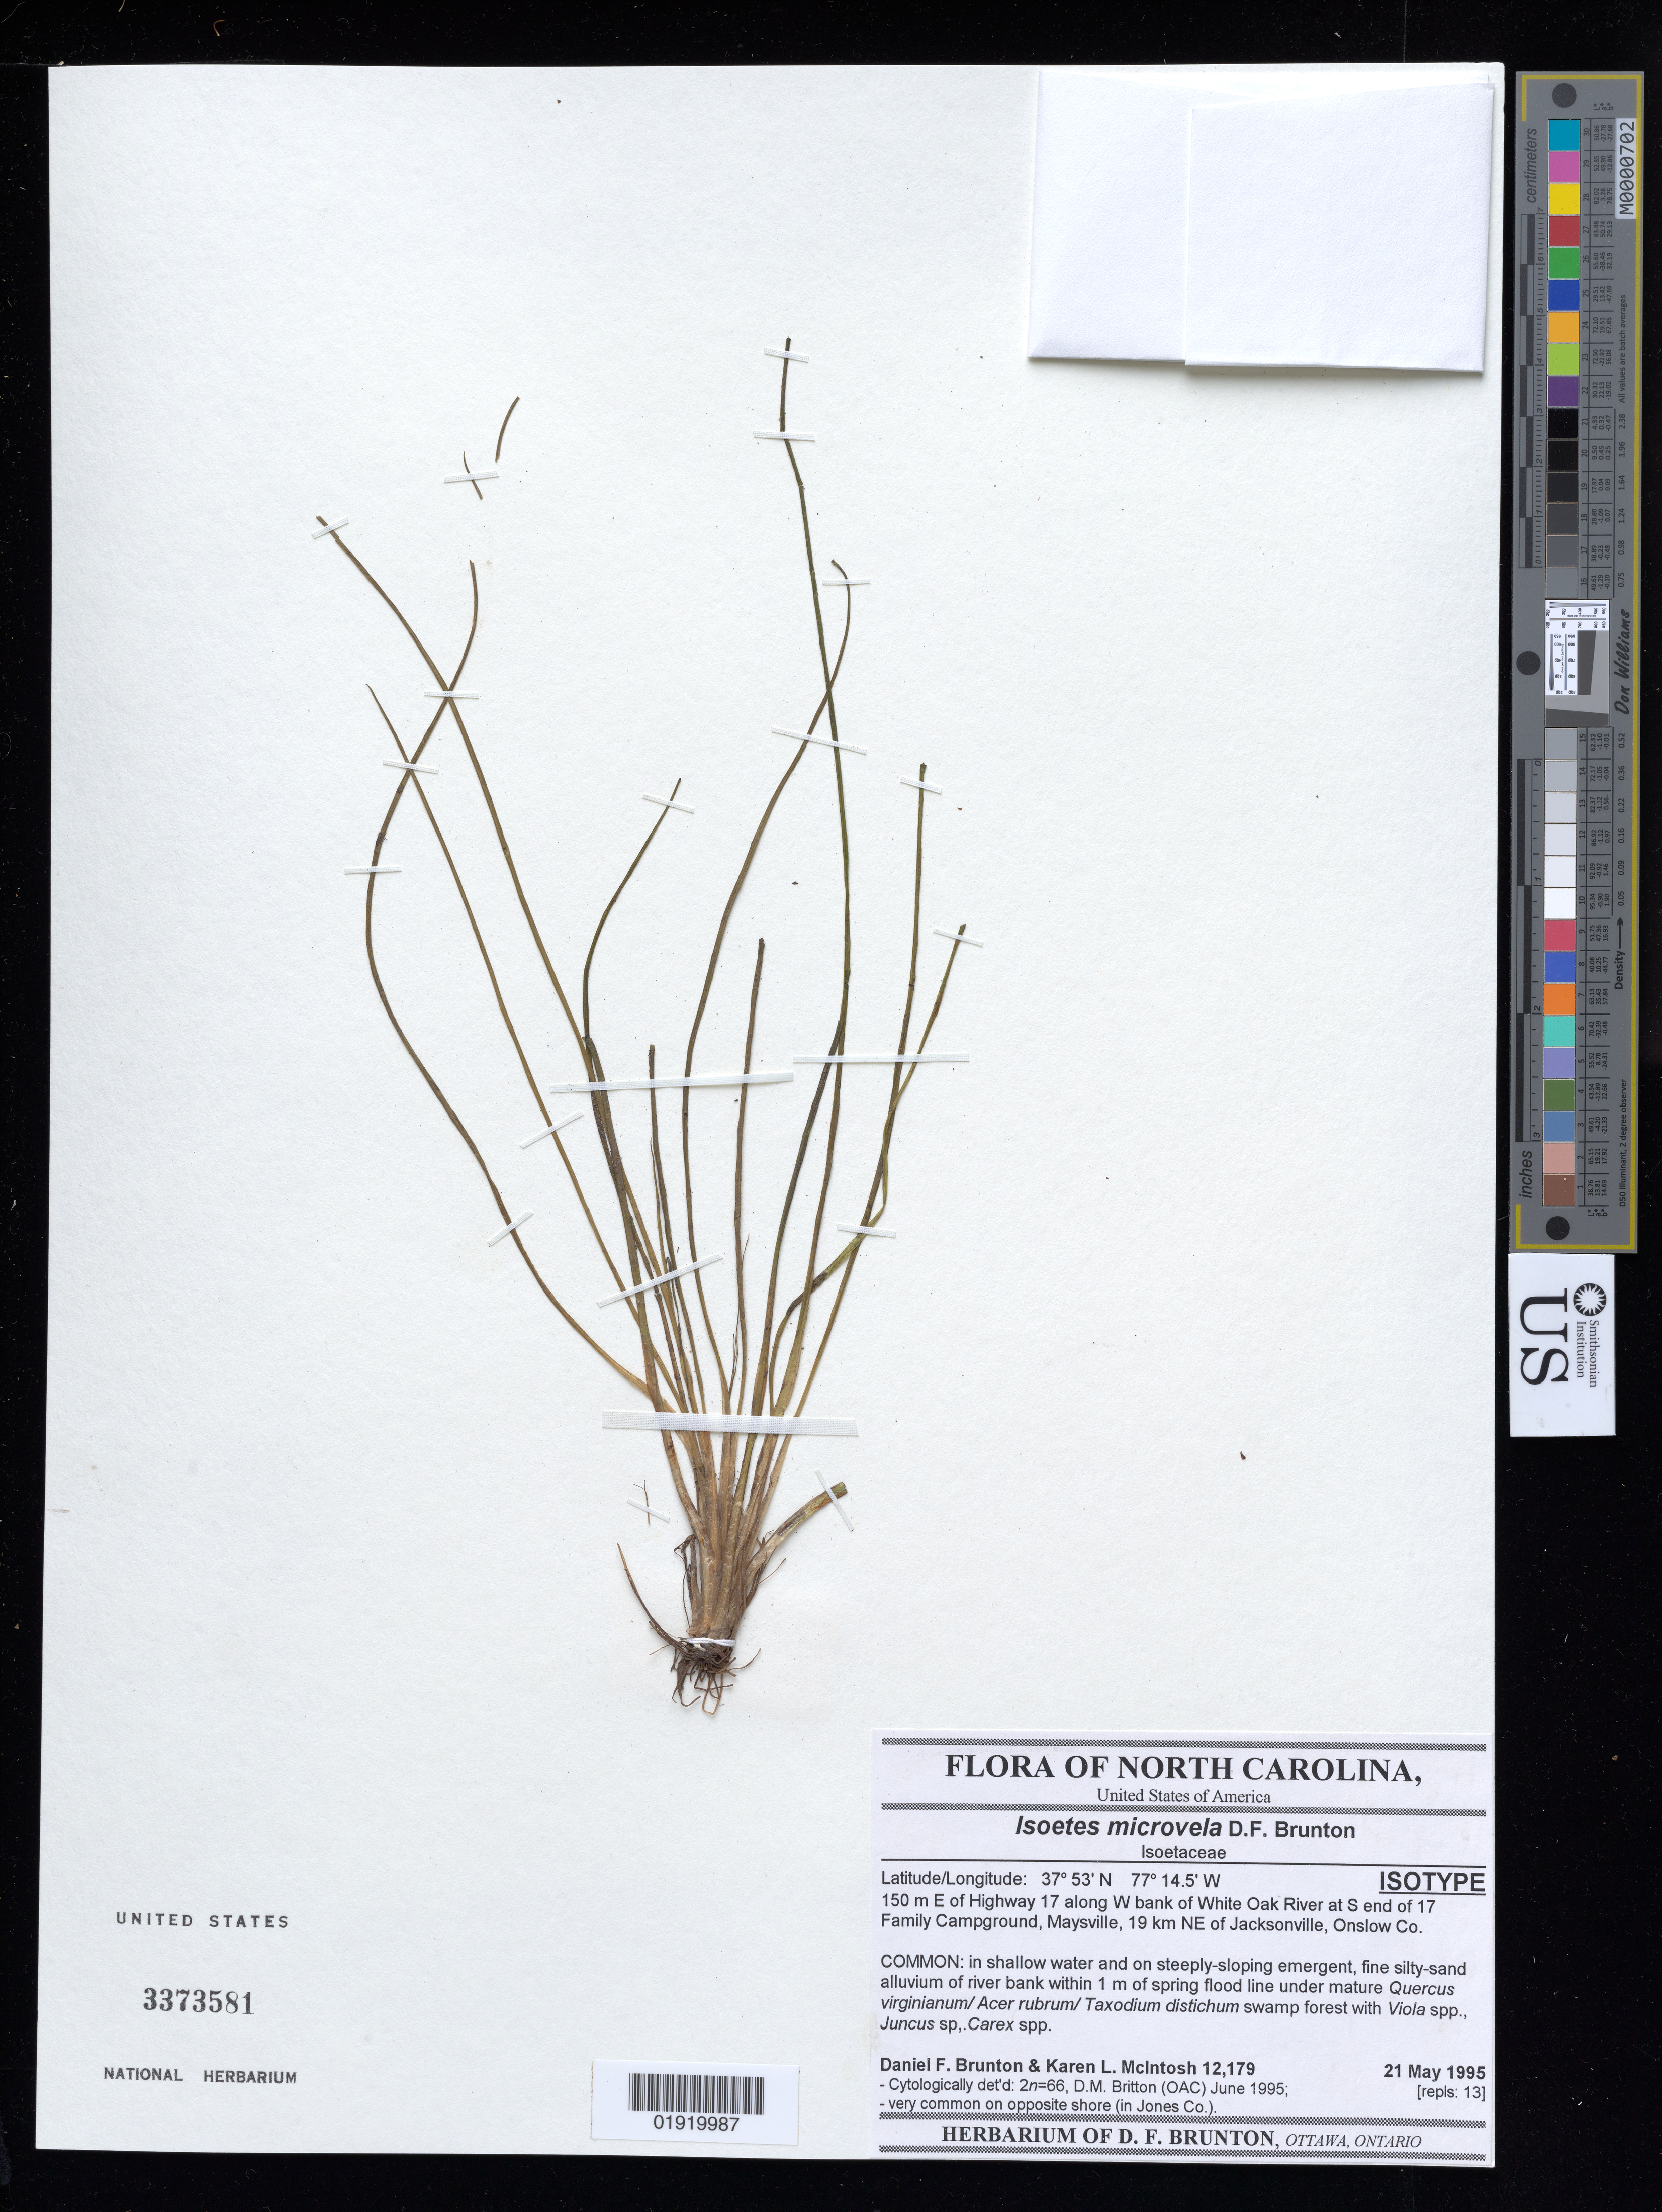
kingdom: Plantae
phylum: Tracheophyta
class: Lycopodiopsida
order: Isoetales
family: Isoetaceae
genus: Isoetes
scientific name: Isoetes microvela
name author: D. F. Brunt.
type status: Isotype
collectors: D. Brunton & K. McIntosh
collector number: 12179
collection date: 1995-05-21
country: United States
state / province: North Carolina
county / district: Onslow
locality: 150 m E of Highway 17 along W bank of White Oak River at S end of 17 Family Campground, Maysville, 19 km NE of Jacksonville, Onslow Co.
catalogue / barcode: US 3373581